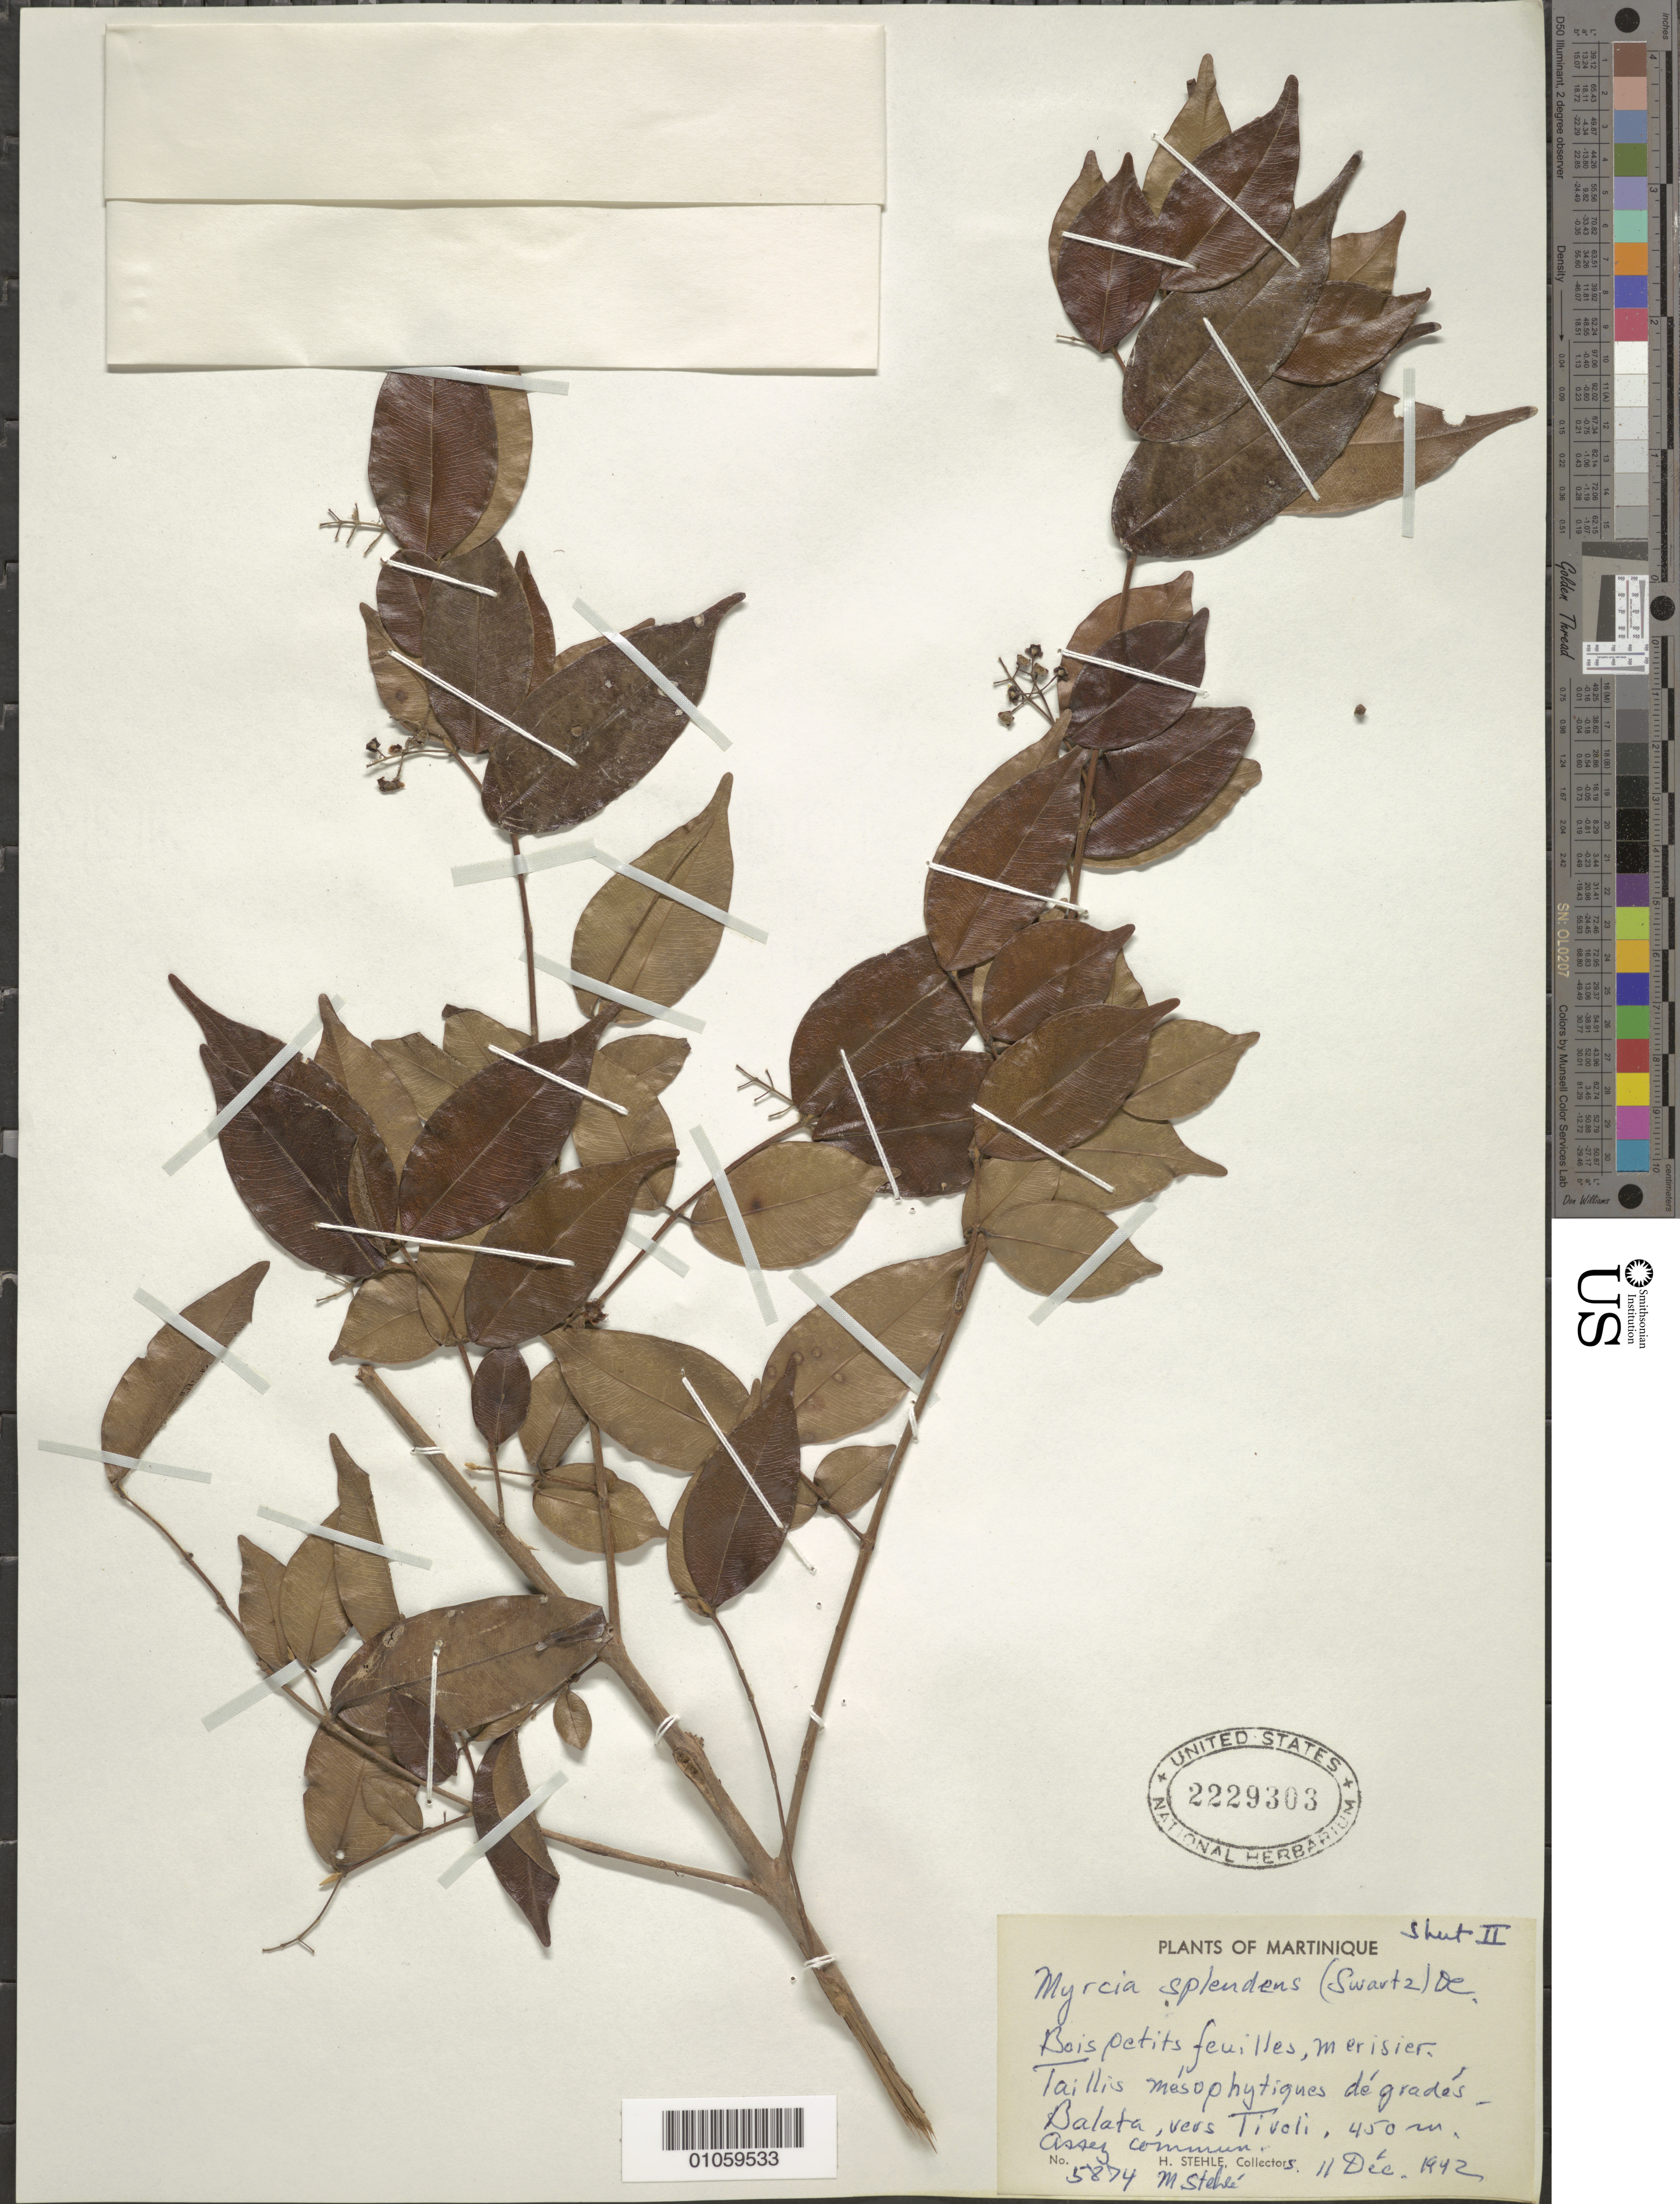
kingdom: Plantae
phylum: Tracheophyta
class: Magnoliopsida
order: Myrtales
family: Myrtaceae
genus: Myrcia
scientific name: Myrcia splendens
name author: (Sw.) DC.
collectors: H. Stehlé & M. Stehlé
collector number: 5874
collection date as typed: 11 Dec 1942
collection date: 1942-12-11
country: Martinique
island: Martinique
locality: Balata, vers Tivoli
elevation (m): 450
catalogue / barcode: US 2229303